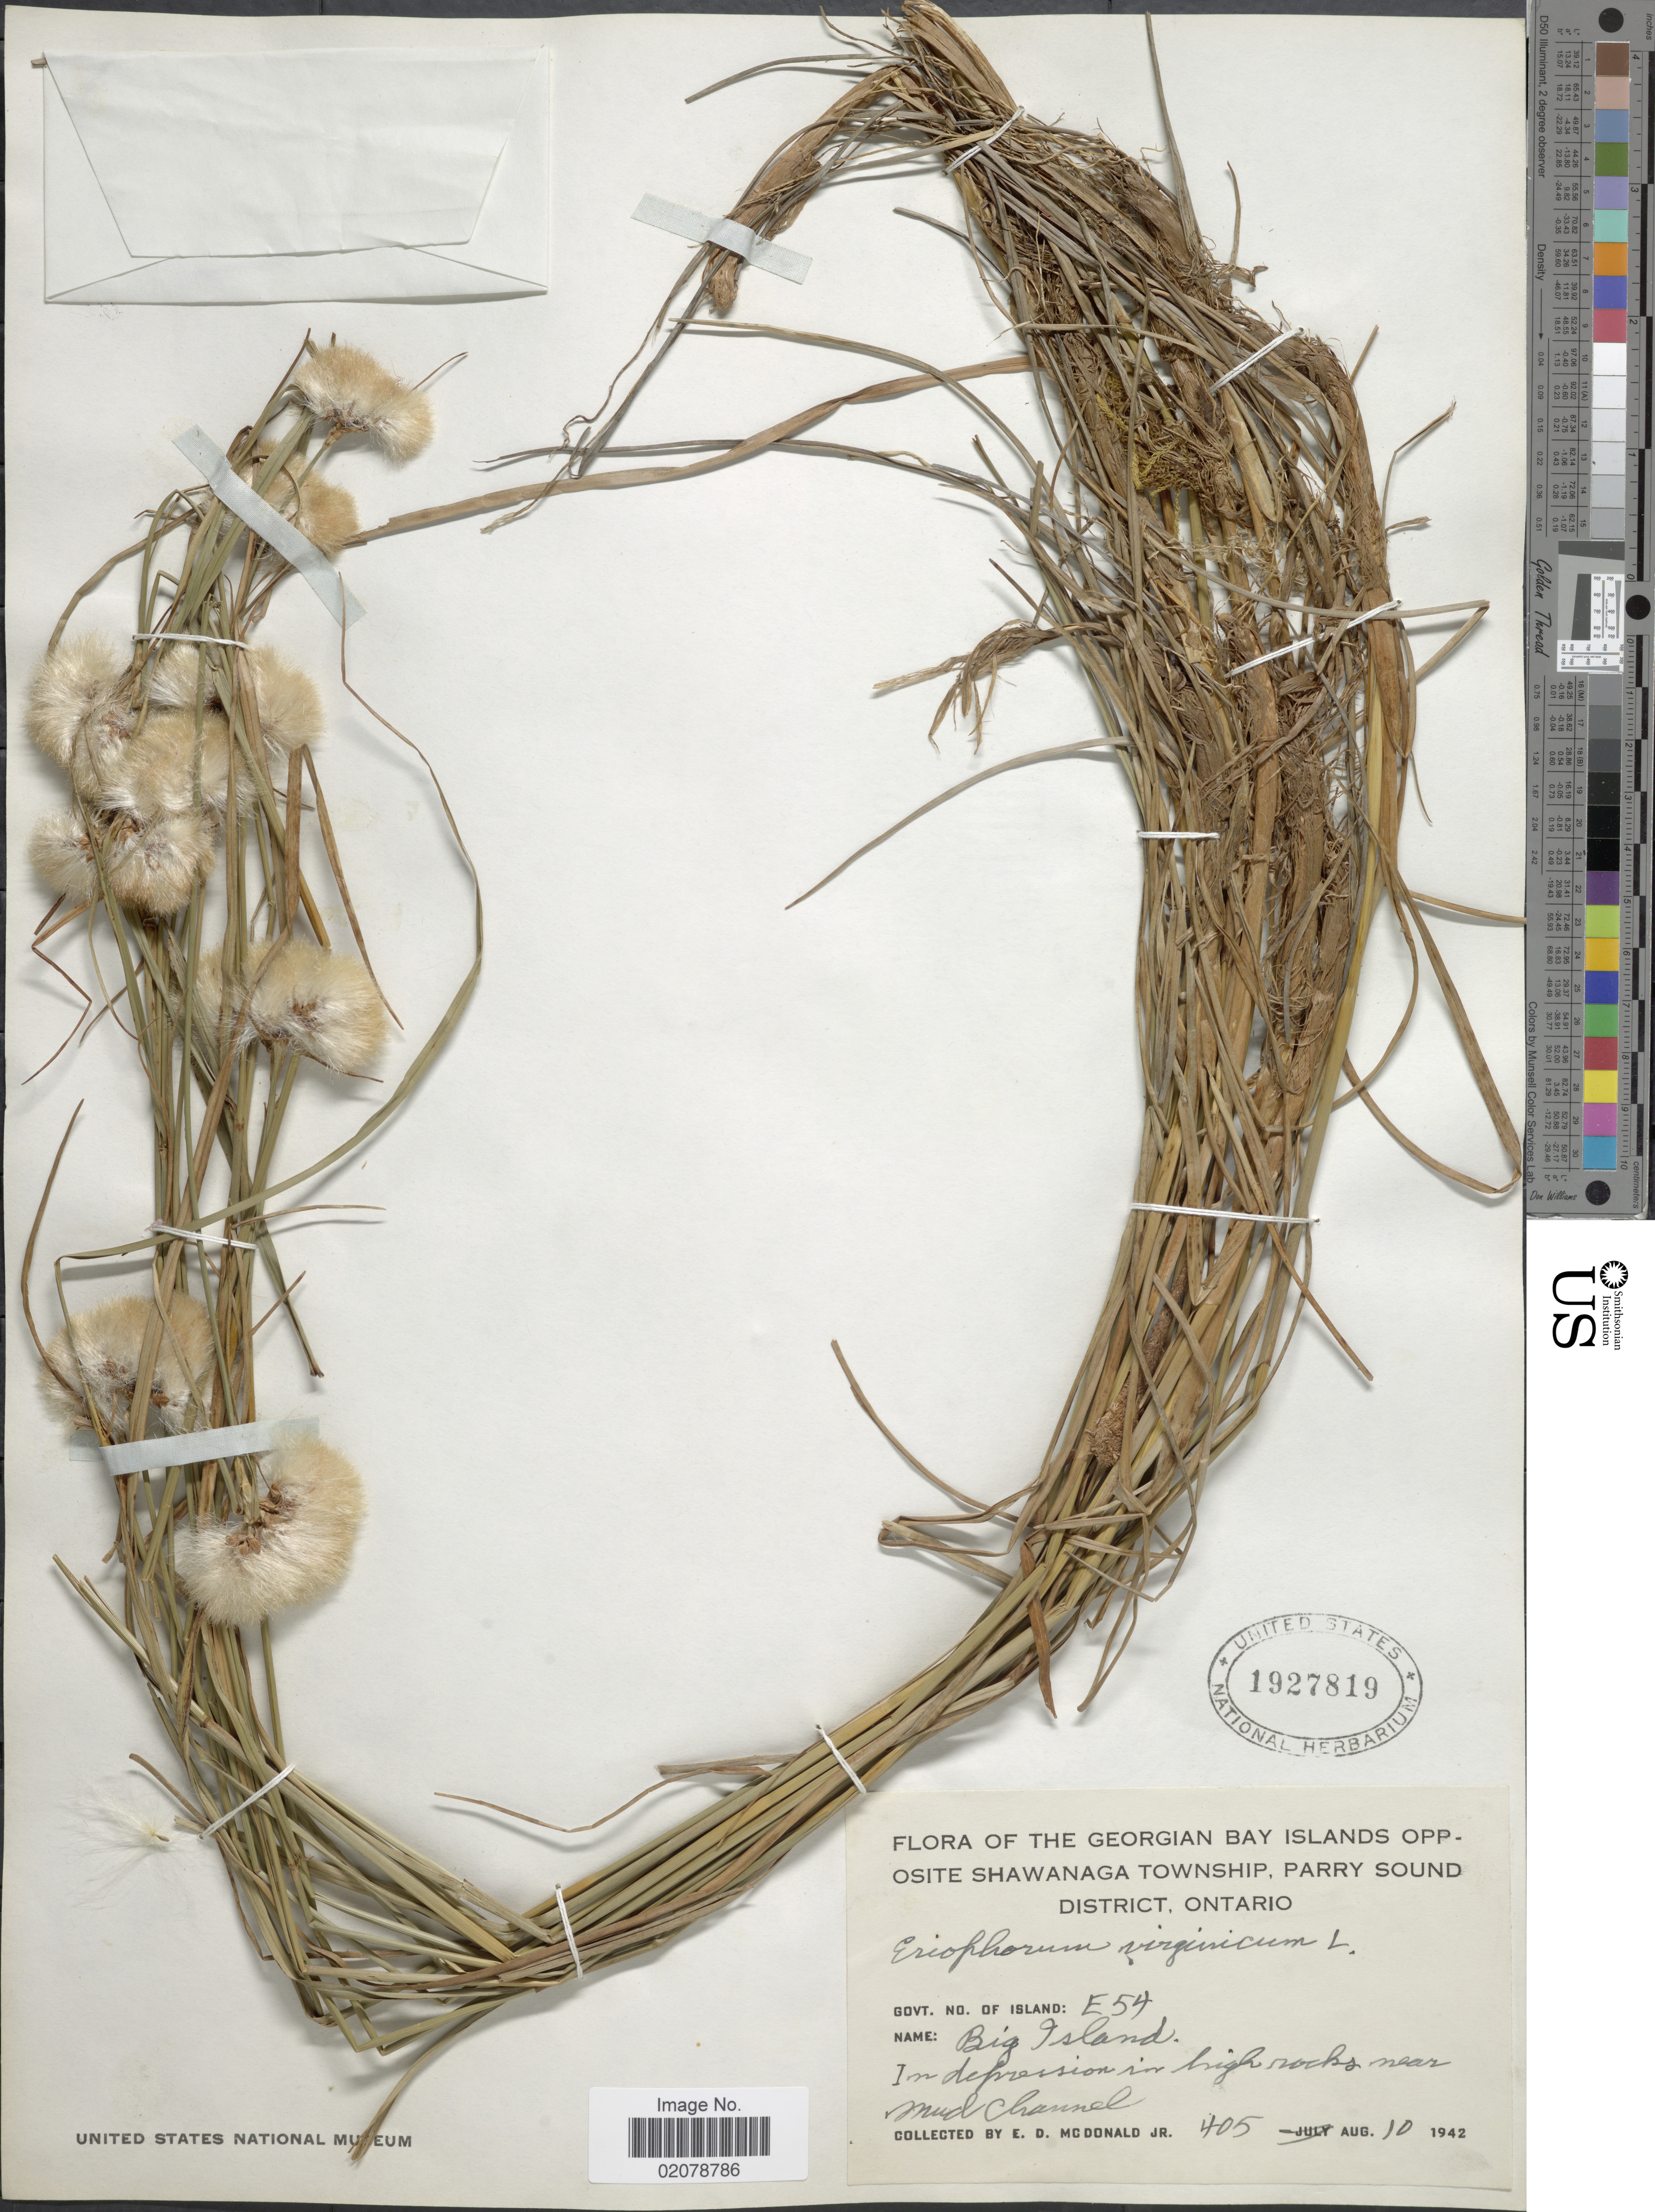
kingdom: Plantae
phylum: Tracheophyta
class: Liliopsida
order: Poales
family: Cyperaceae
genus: Eriophorum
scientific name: Eriophorum virginicum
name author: L.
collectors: E. D. McDonald Jr.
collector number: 405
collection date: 1942-08-10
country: Canada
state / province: Ontario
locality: Georgian Bay Islands opposite Shawanaga Township, Parry Sound District. Big Island. near Mud Channel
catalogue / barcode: US 1927819